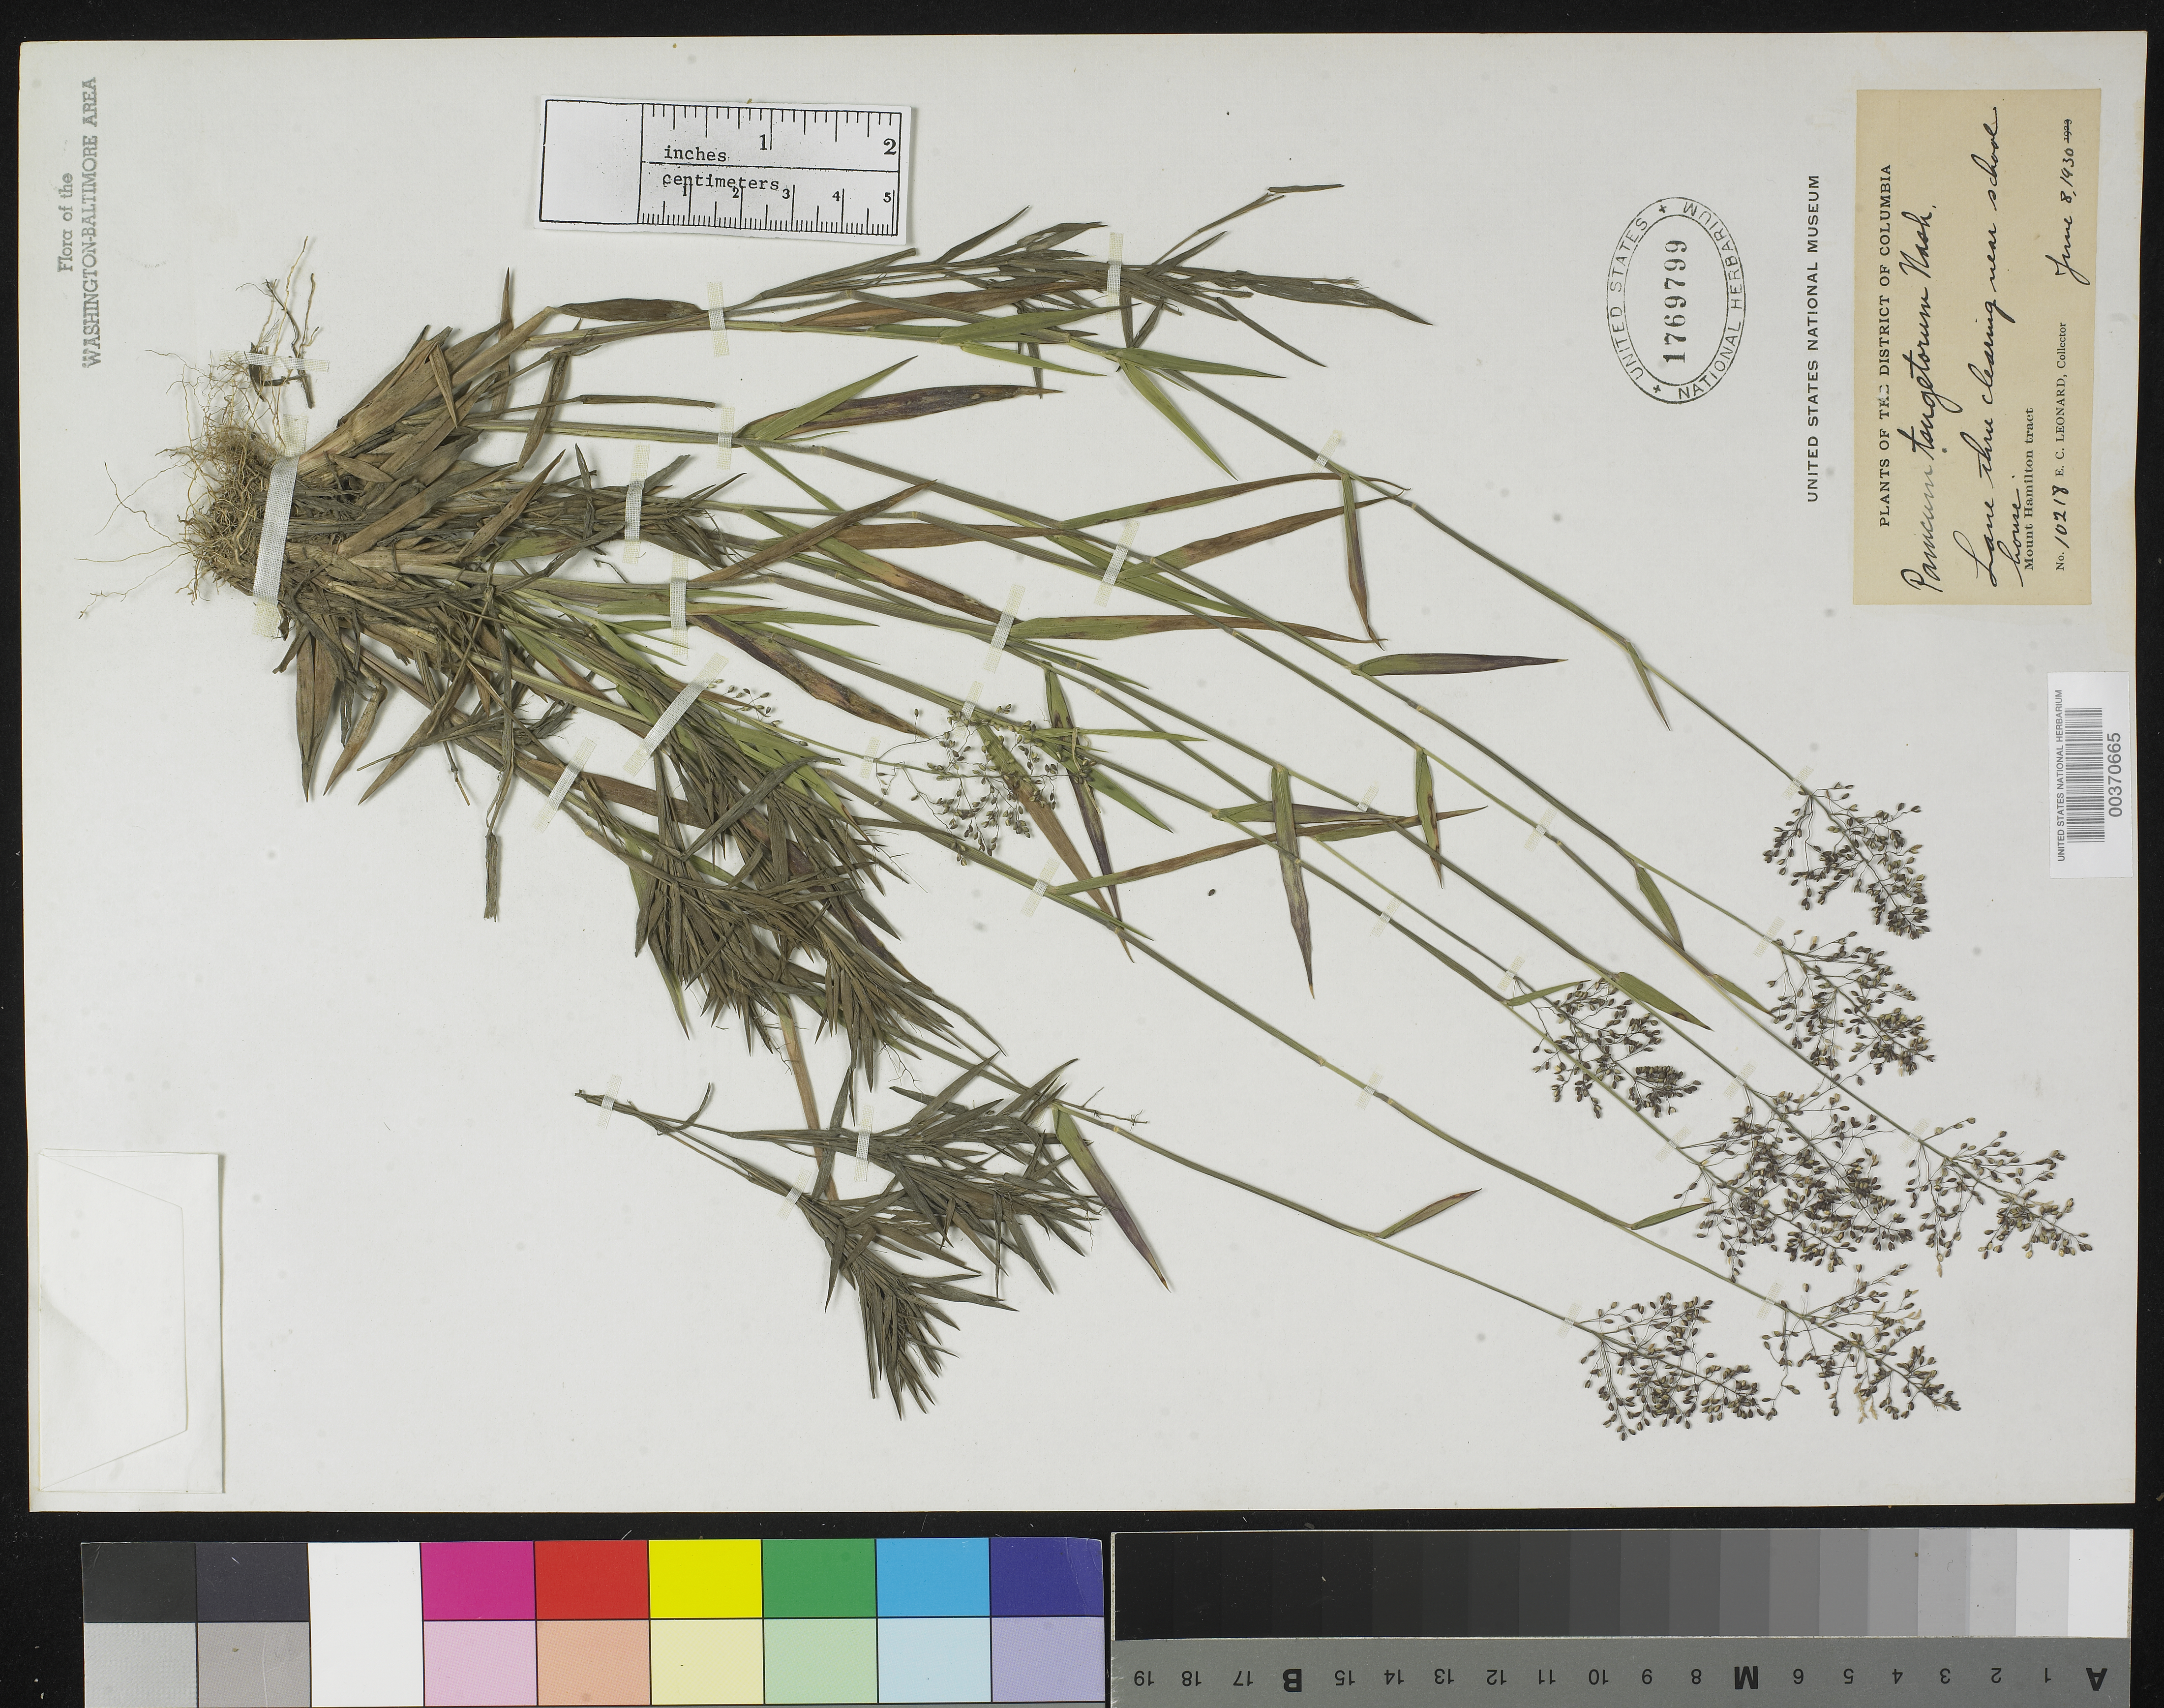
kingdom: Plantae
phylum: Tracheophyta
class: Liliopsida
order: Poales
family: Poaceae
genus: Dichanthelium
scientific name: Dichanthelium sabulorum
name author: (Lam.) Gould & C.A. Clark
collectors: E. C. Leonard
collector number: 10218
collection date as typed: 08 Jun 1930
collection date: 1930-06-08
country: United States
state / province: District of Columbia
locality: Mount Hamilton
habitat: Thru clearing near school house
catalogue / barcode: US 1769799